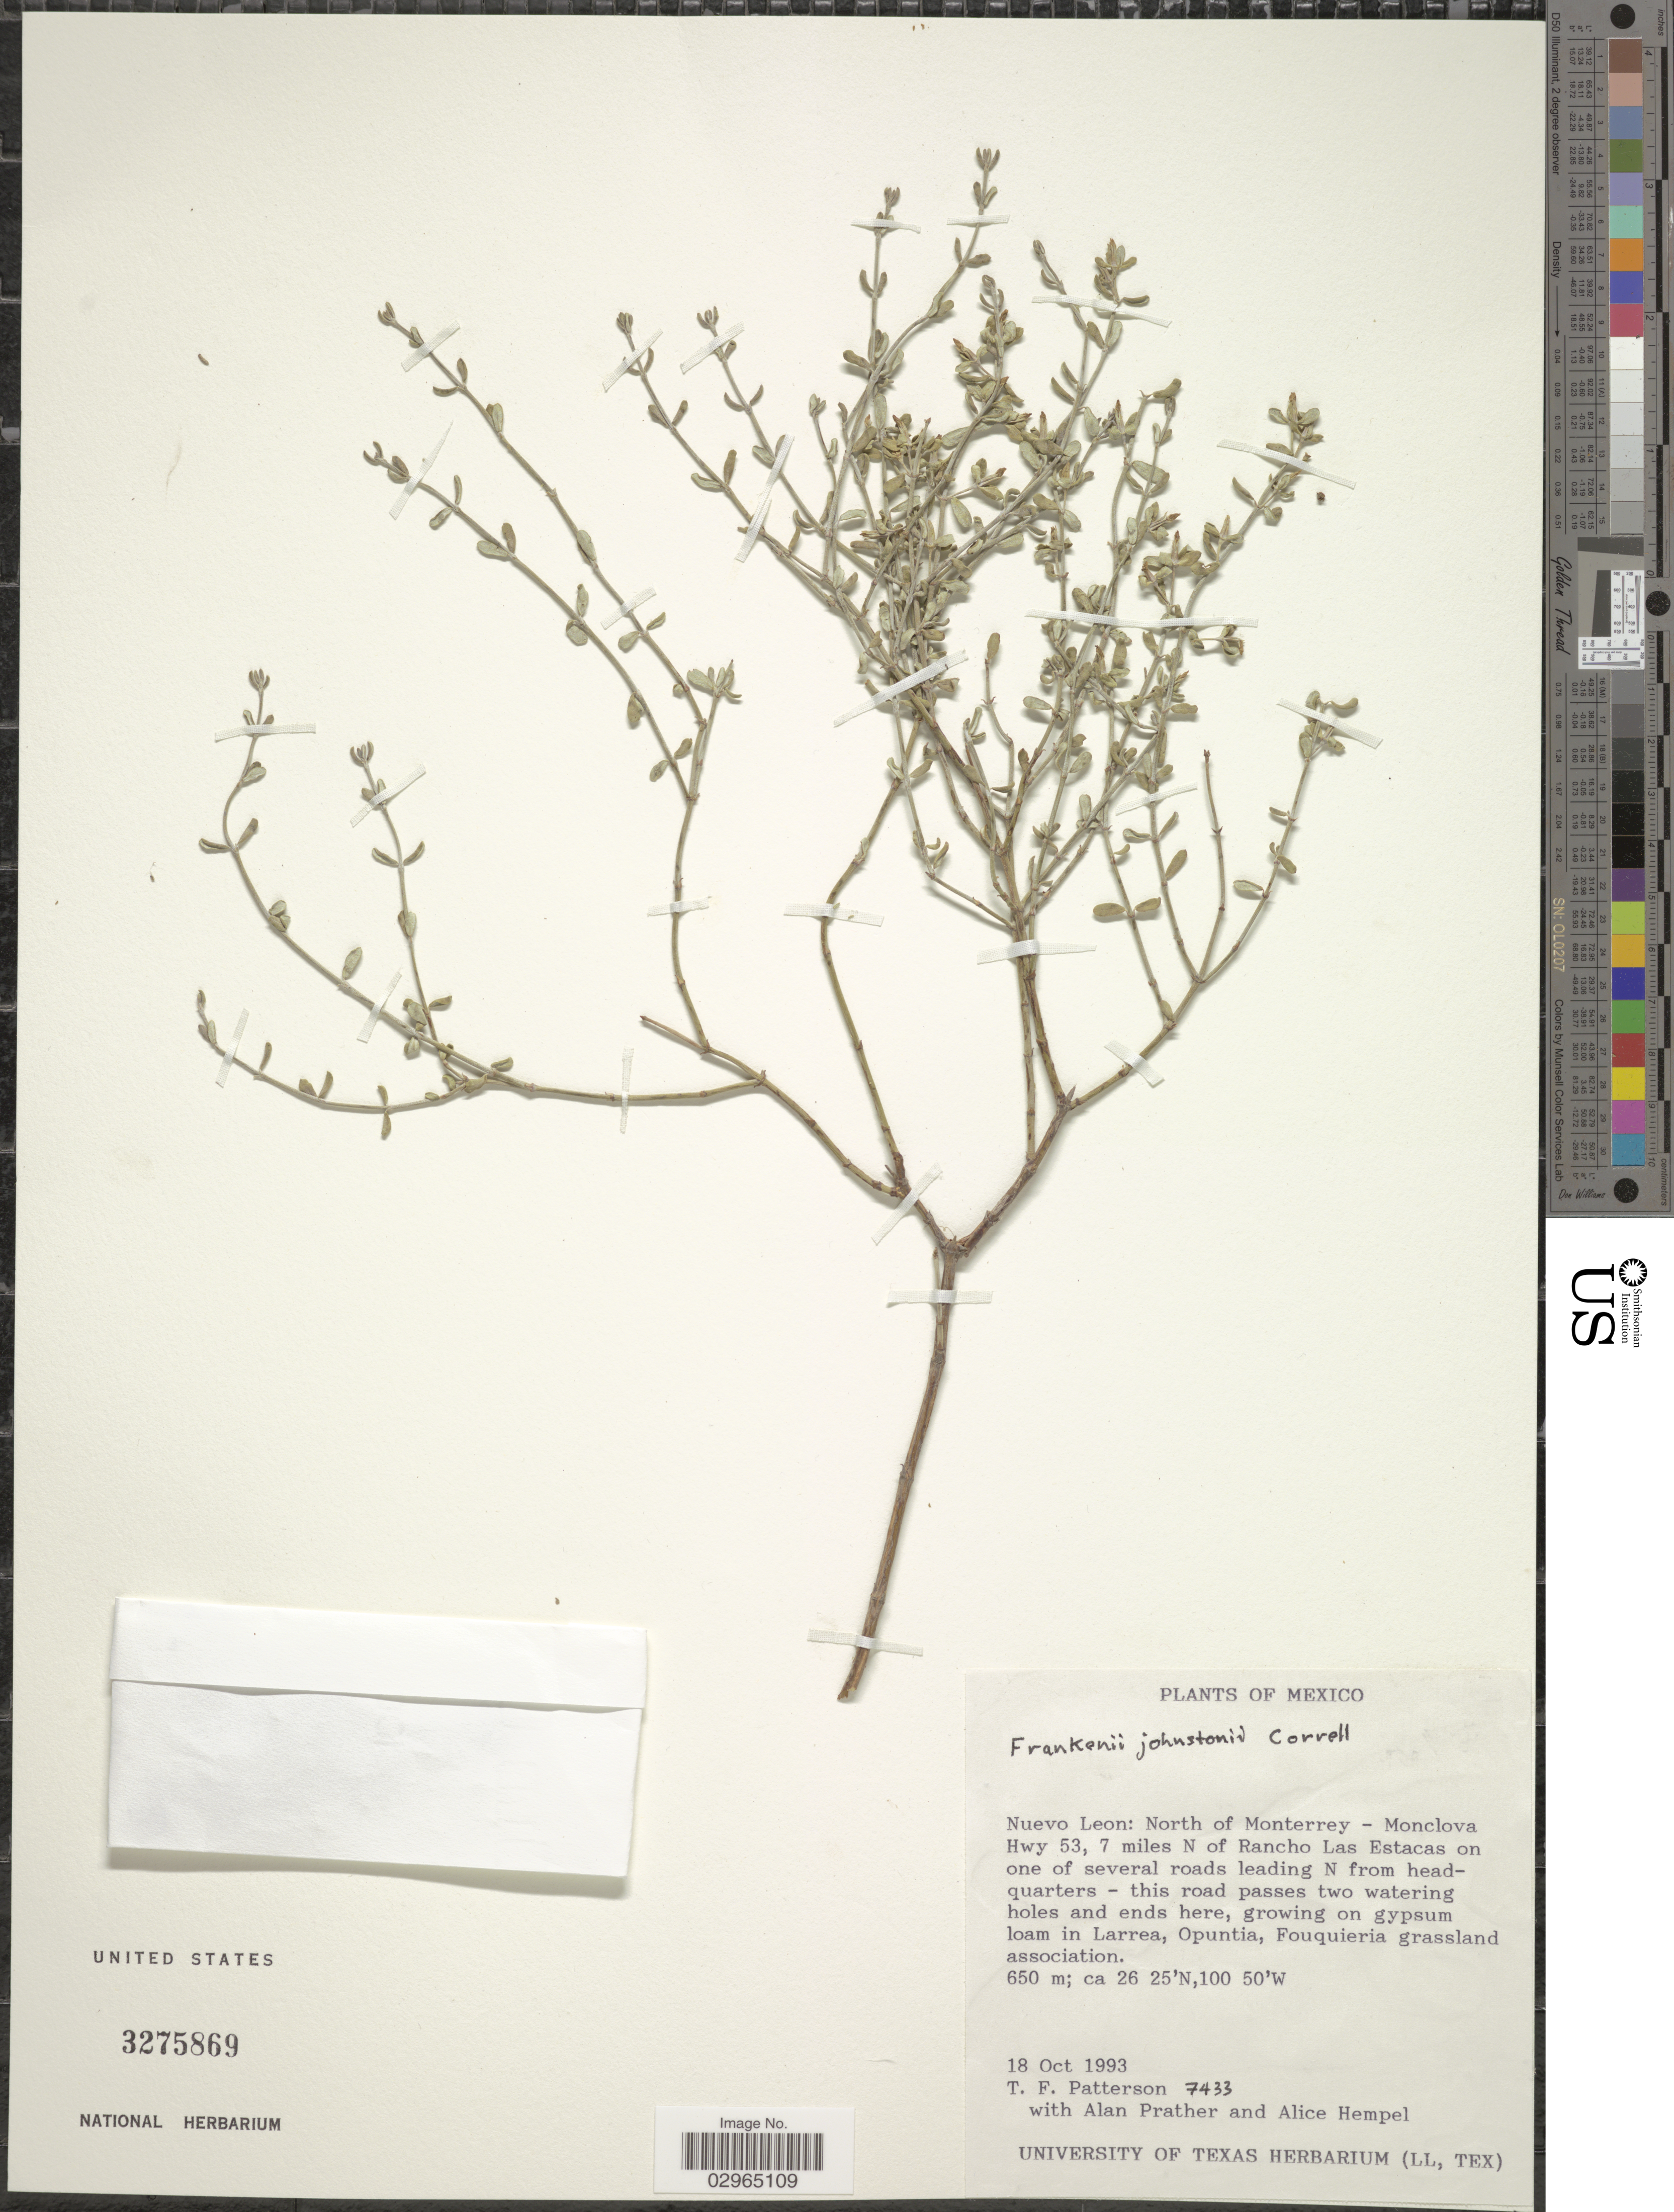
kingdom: Plantae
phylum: Tracheophyta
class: Magnoliopsida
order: Caryophyllales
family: Frankeniaceae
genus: Frankenia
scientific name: Frankenia johnstonii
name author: Correll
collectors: T. Patterson, L. A. Prather & A. Hempel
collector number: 7433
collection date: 1993-10-18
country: Mexico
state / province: Nuevo León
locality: North of Monterrey - Monclova Hwy 53, 7 miles N of Rancho Las Estacas on one of several roads leading N from head-quarters - this road passes two watering holes and ends here.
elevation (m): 650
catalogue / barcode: US 3275869